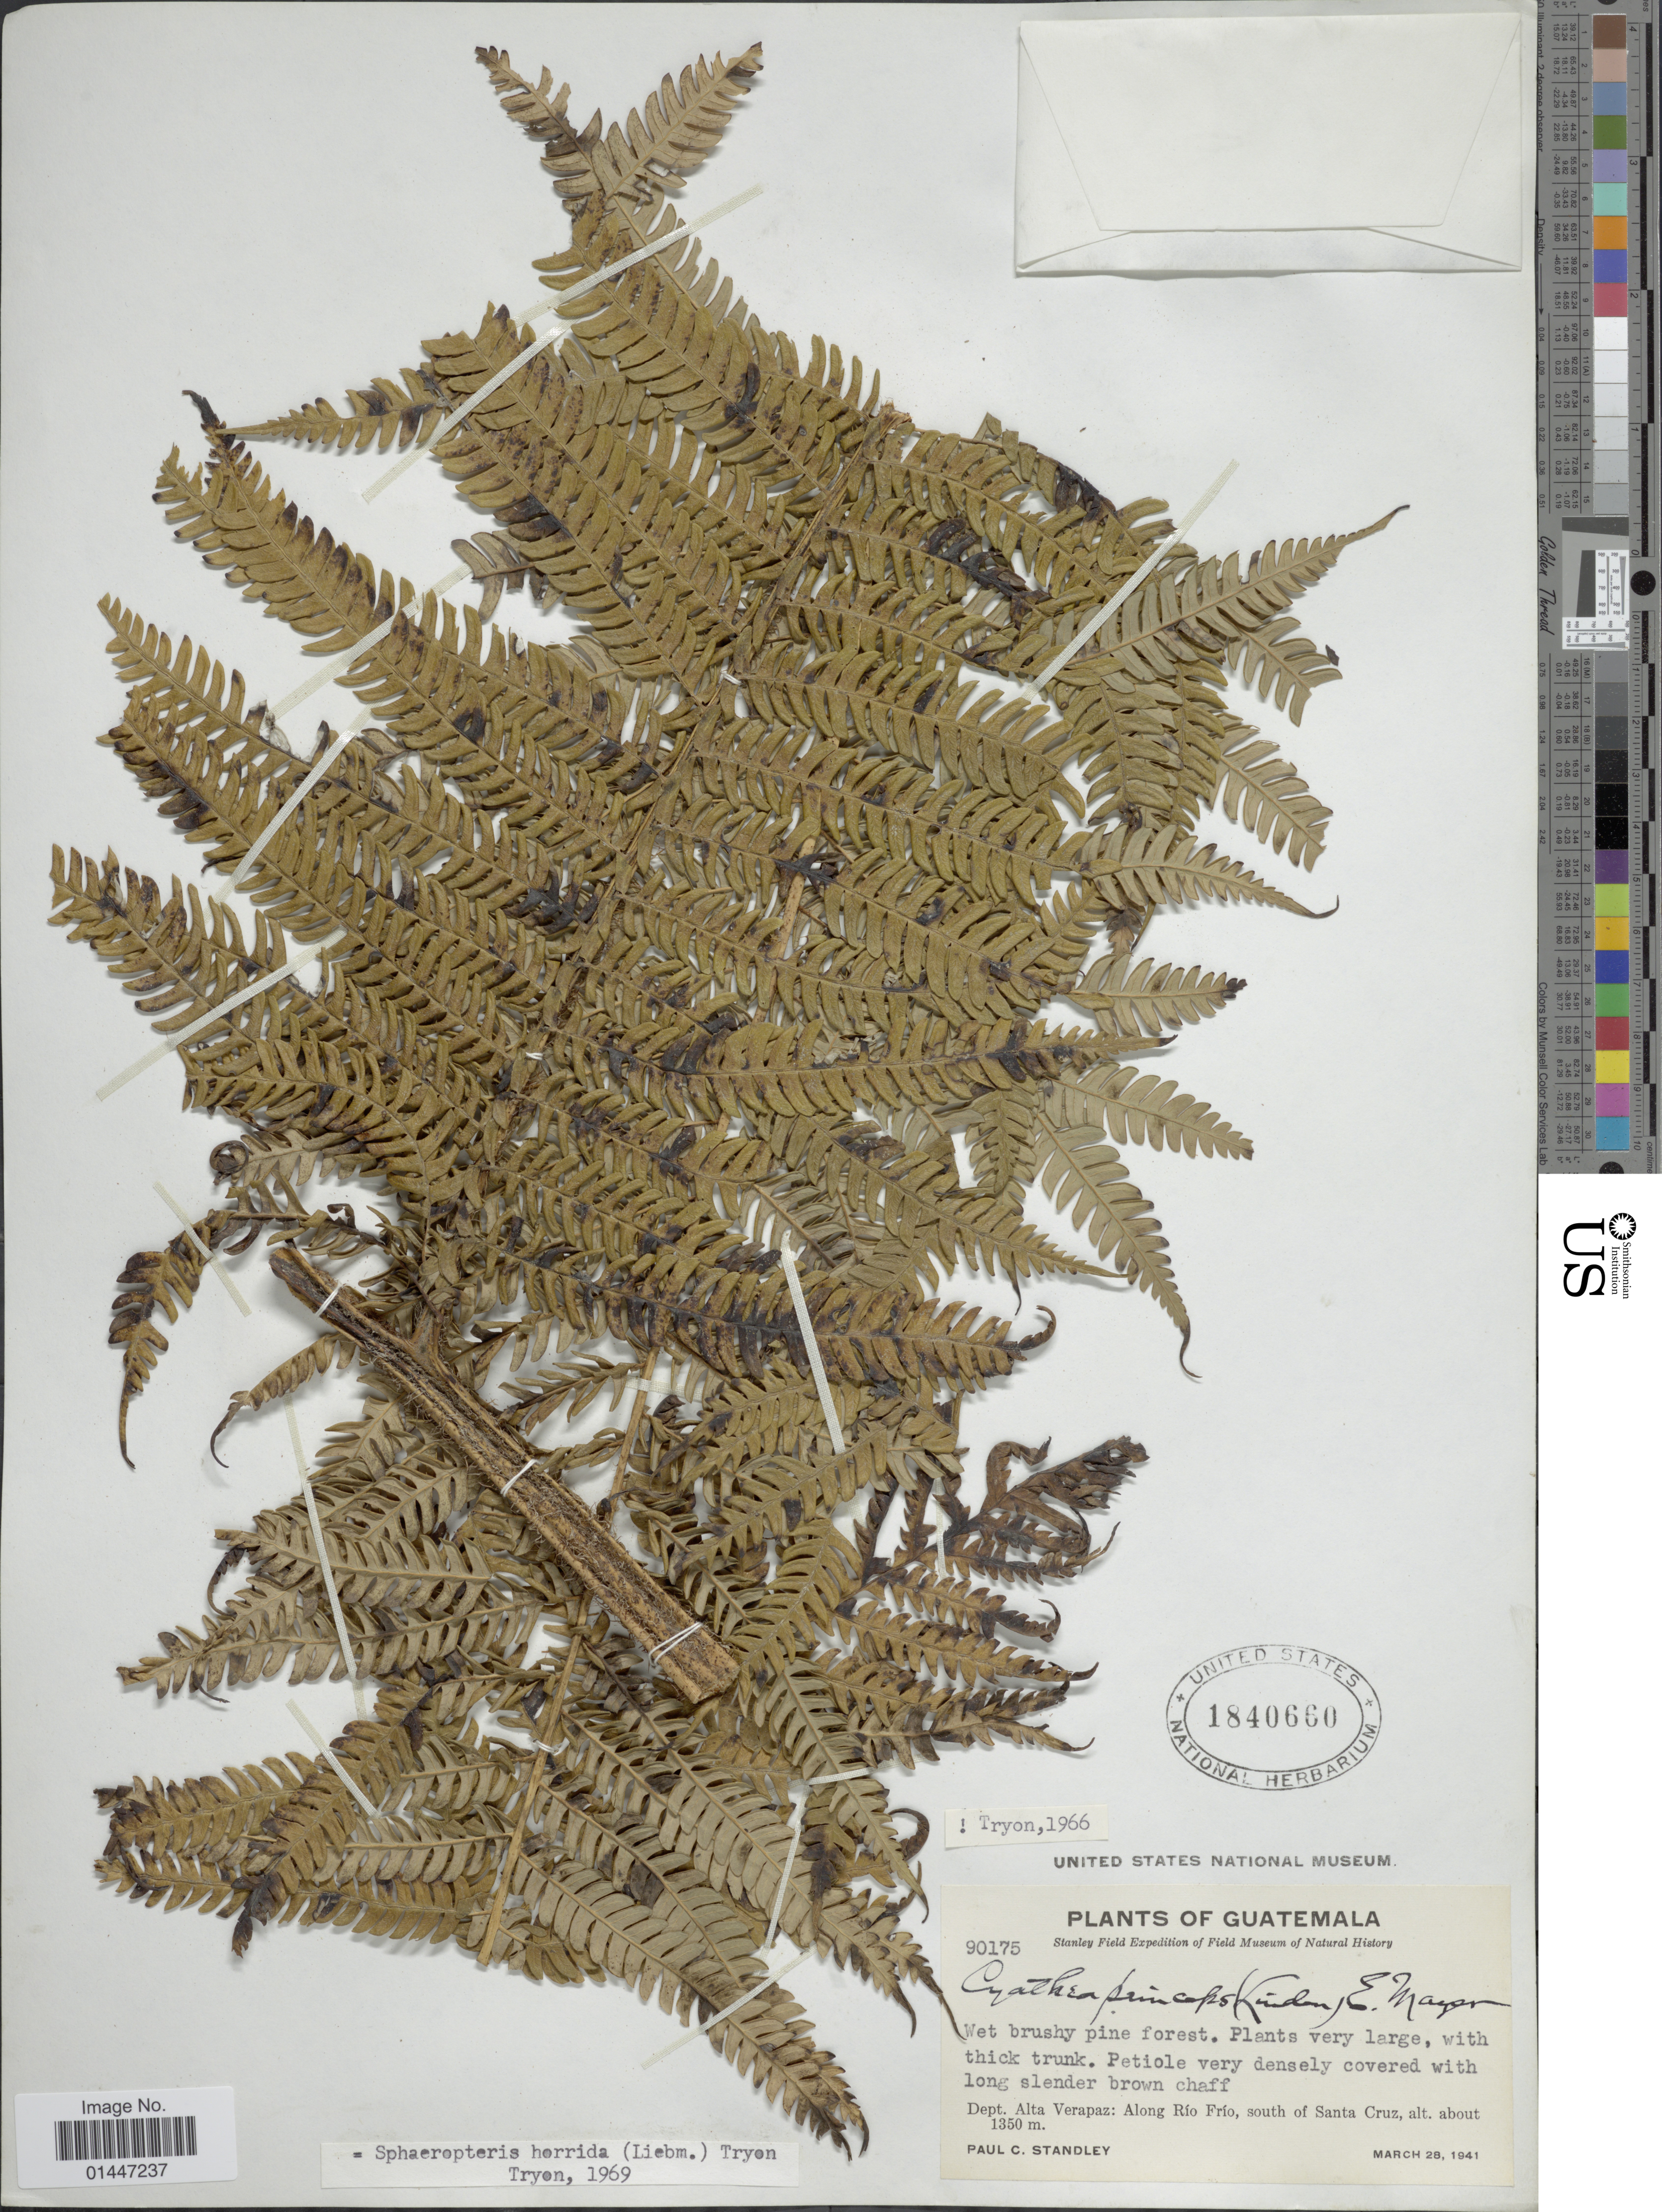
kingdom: Plantae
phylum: Tracheophyta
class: Polypodiopsida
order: Cyatheales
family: Cyatheaceae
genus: Sphaeropteris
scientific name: Sphaeropteris horrida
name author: (Liebm.) R.M. Tryon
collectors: P. C. Standley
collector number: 90175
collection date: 1941-03-28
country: Guatemala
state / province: Alta Verapaz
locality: Dept. Alta Verapaz: Along Rio Frio, south of Santa Cruz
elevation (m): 1350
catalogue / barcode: US 1840660